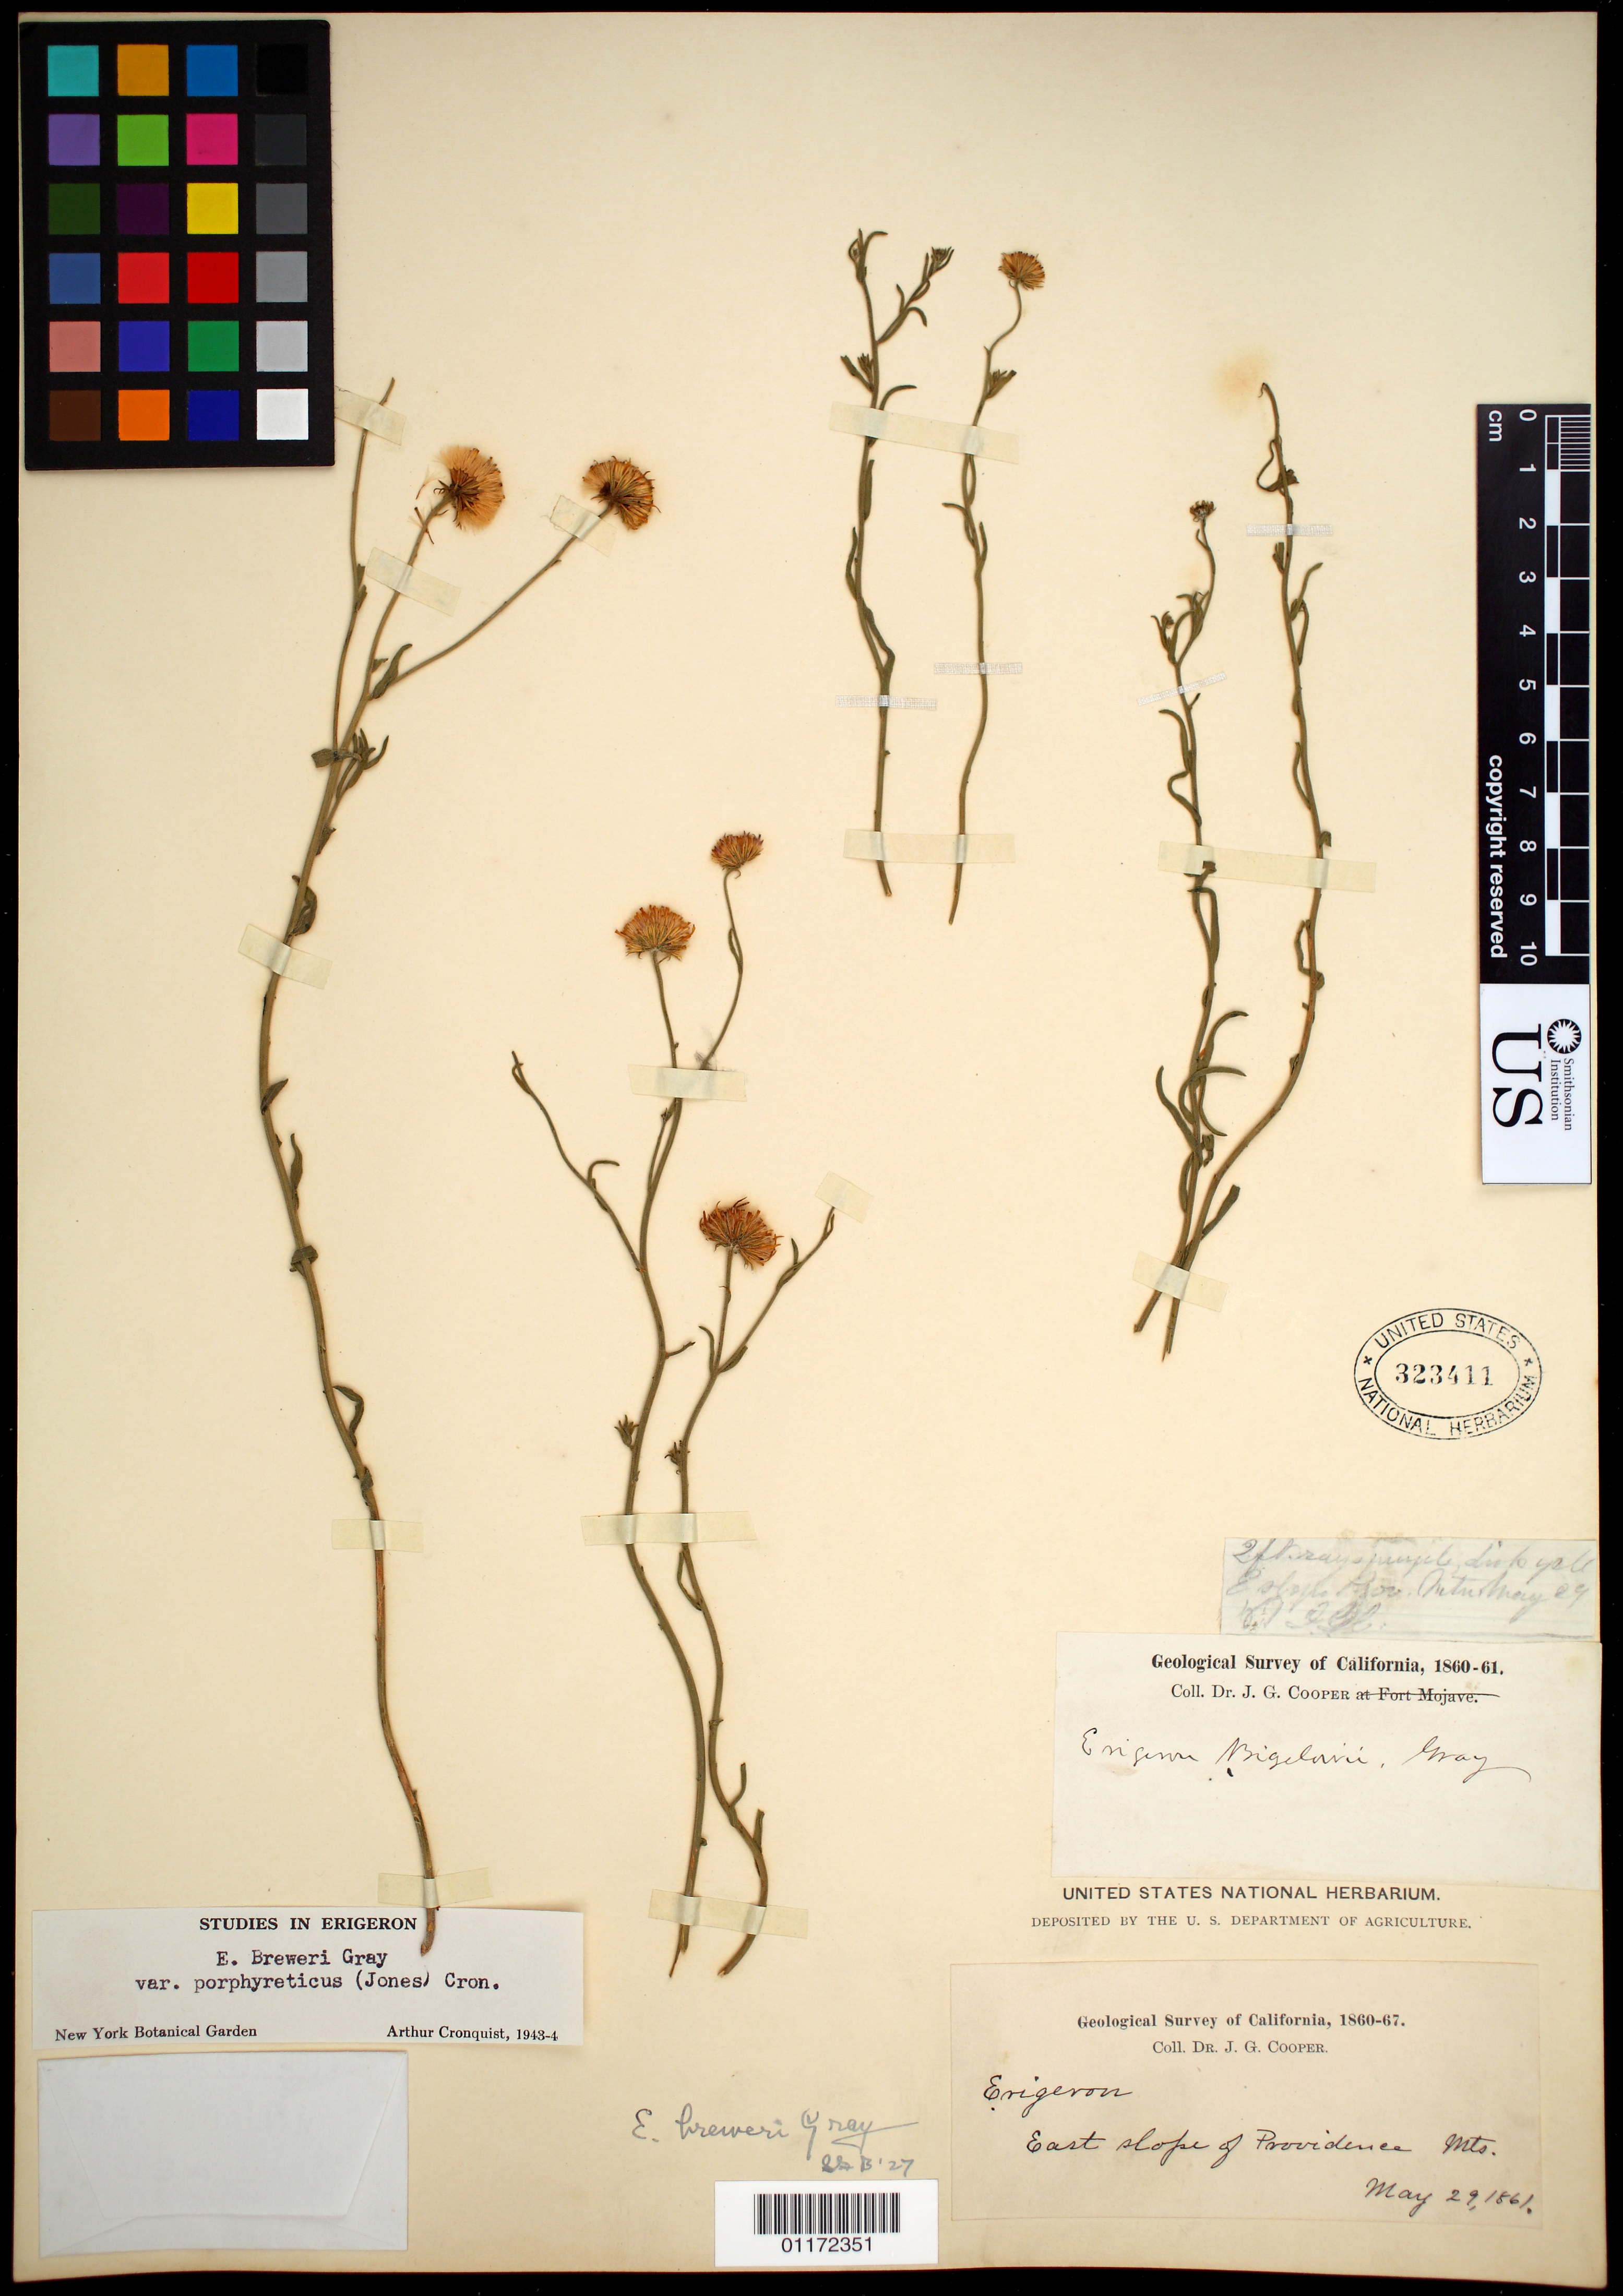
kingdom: Plantae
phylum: Tracheophyta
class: Magnoliopsida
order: Asterales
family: Asteraceae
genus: Erigeron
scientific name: Erigeron breweri var. porphyreticus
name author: (M.E. Jones) Cronq.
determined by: Cronquist, A. J.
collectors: J. G. Cooper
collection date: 1861-05-29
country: United States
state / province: California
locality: Providence Mountain, east slope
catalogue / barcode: US 323411